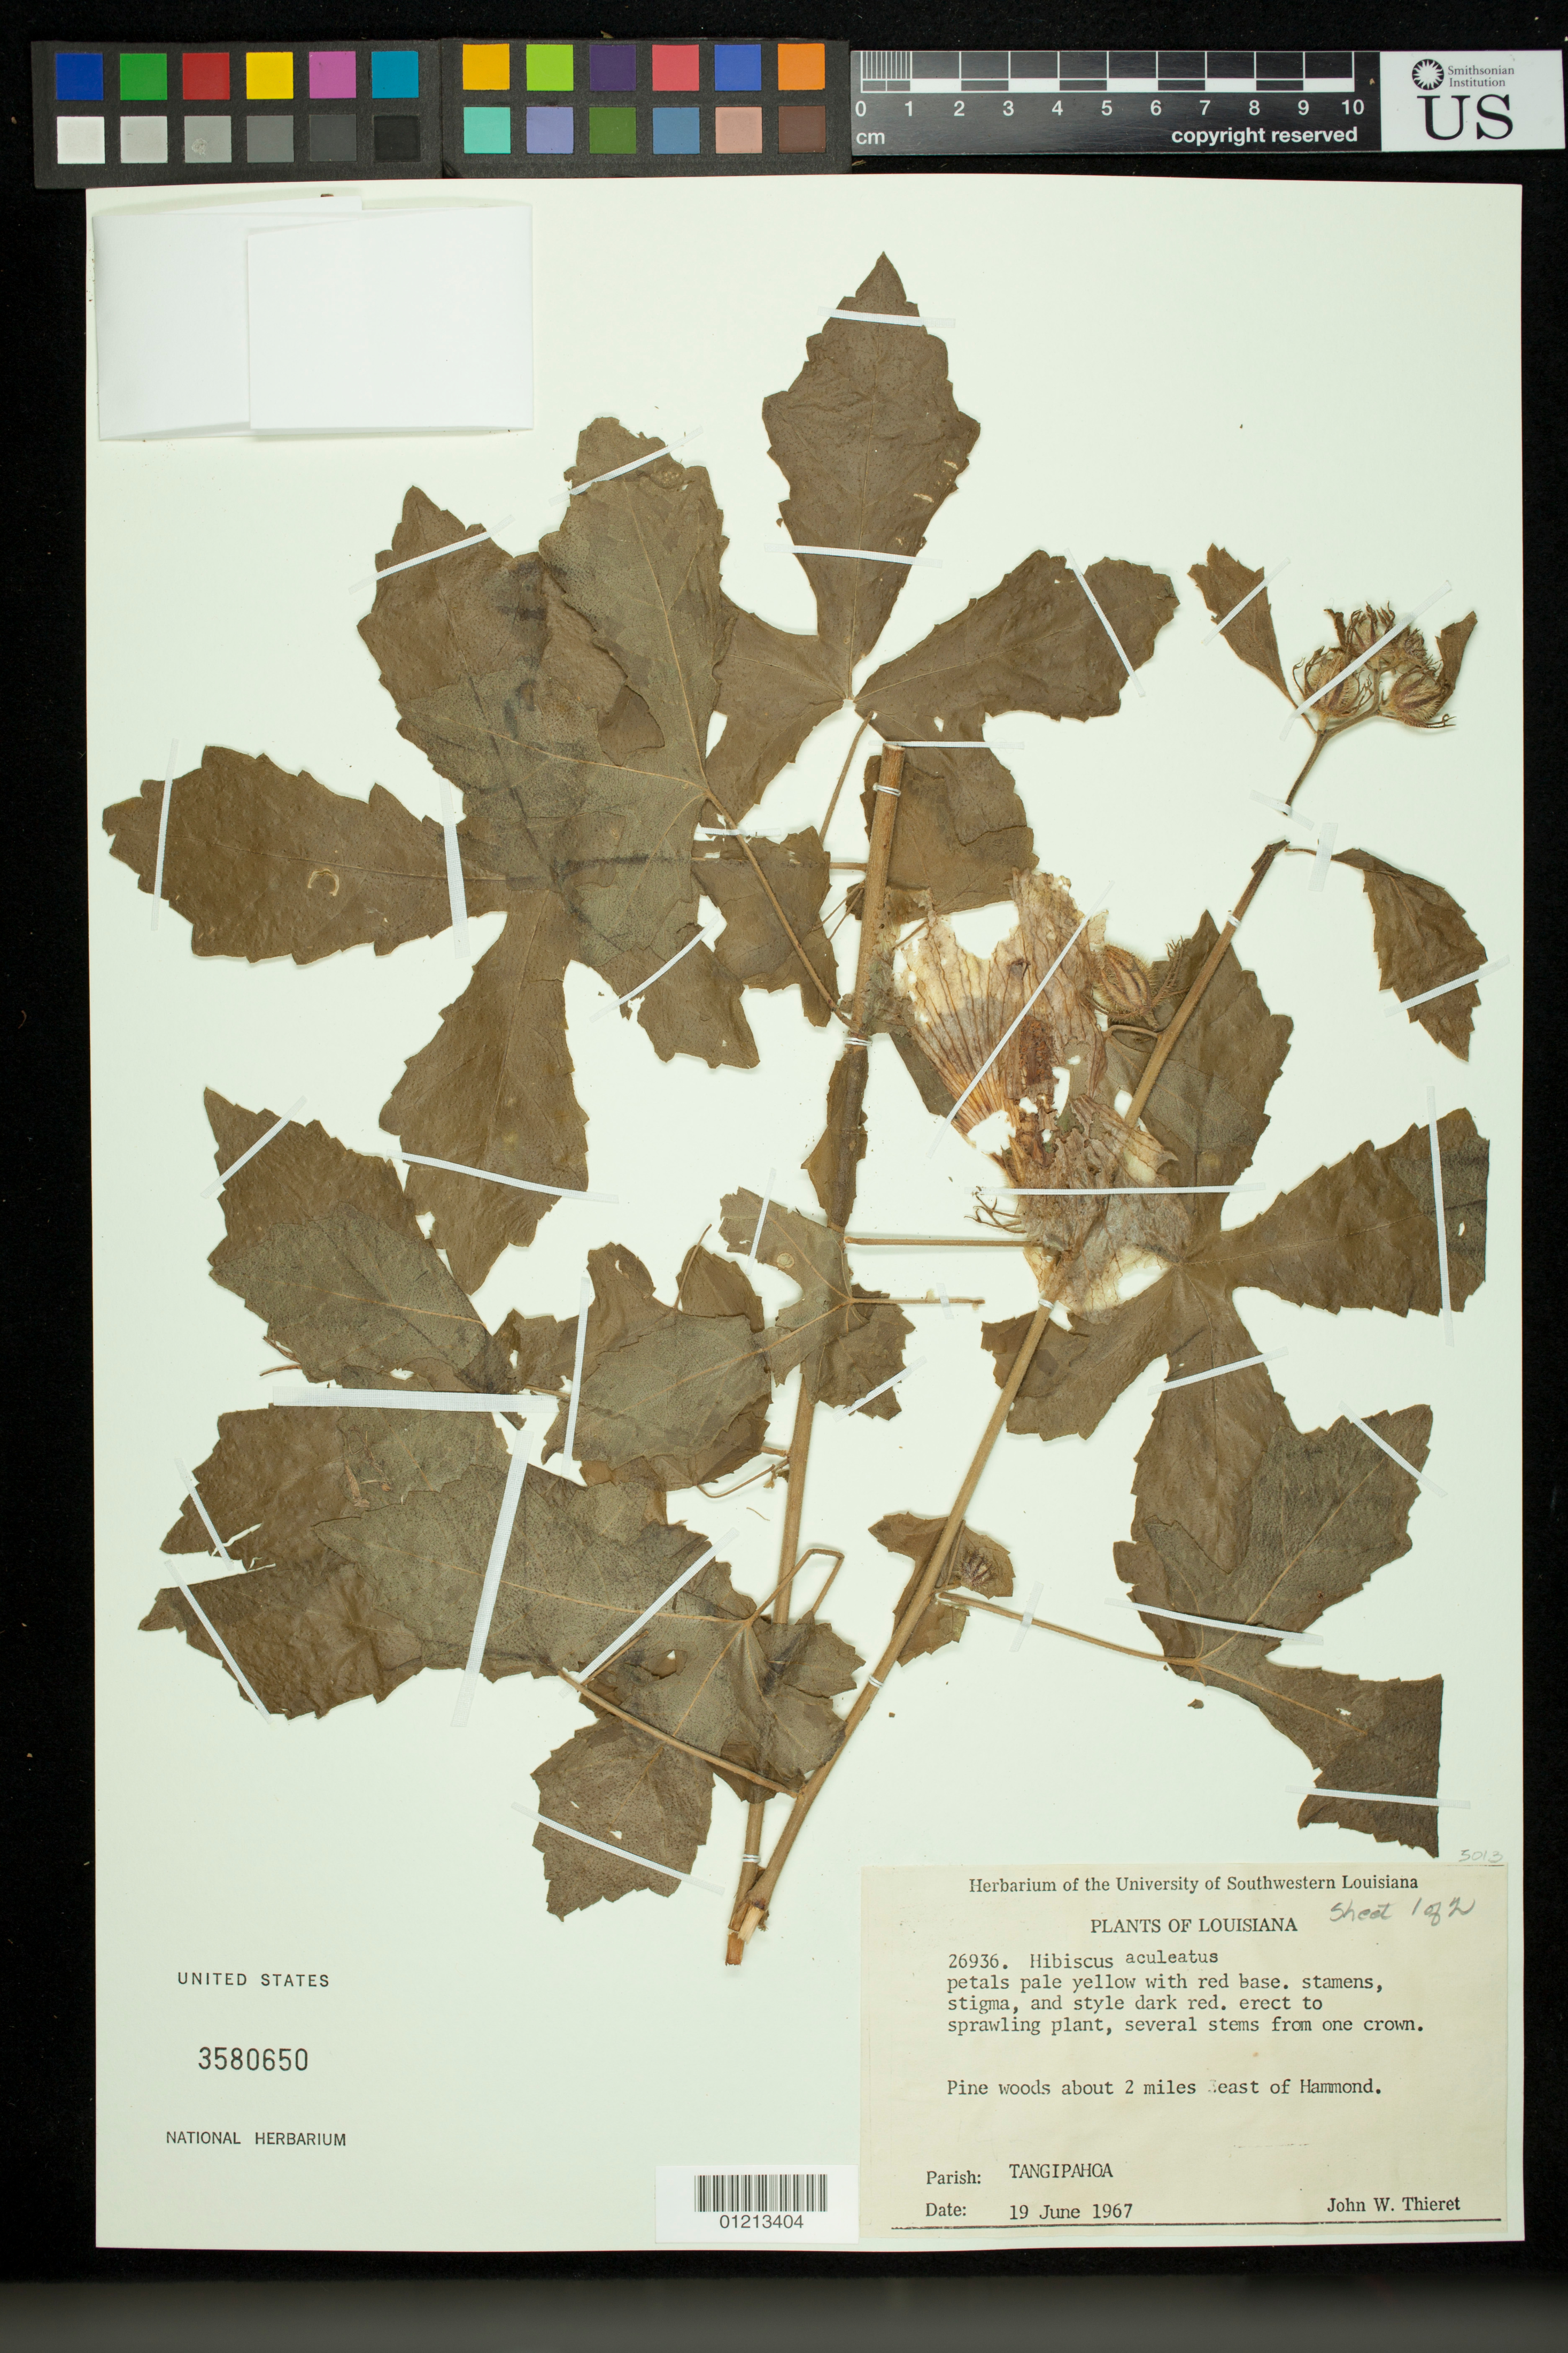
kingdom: Plantae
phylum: Tracheophyta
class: Magnoliopsida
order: Malvales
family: Malvaceae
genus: Sabdariffa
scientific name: Sabdariffa aculeata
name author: (Walter) M.M. Hanes & R.L. Barrett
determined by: Dorr, Laurence J., Curator (BOT), Smithsonian Institution - National Museum of Natural History (UNITED STATES)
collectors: J. W. Thieret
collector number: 26936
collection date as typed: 19 Jun 1967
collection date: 1967-06-19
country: United States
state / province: Louisiana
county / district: Tangipahoa Parish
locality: Pine woods about 2 miles east of Hammond. Parish: Tangipahoa.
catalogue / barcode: US 3580650